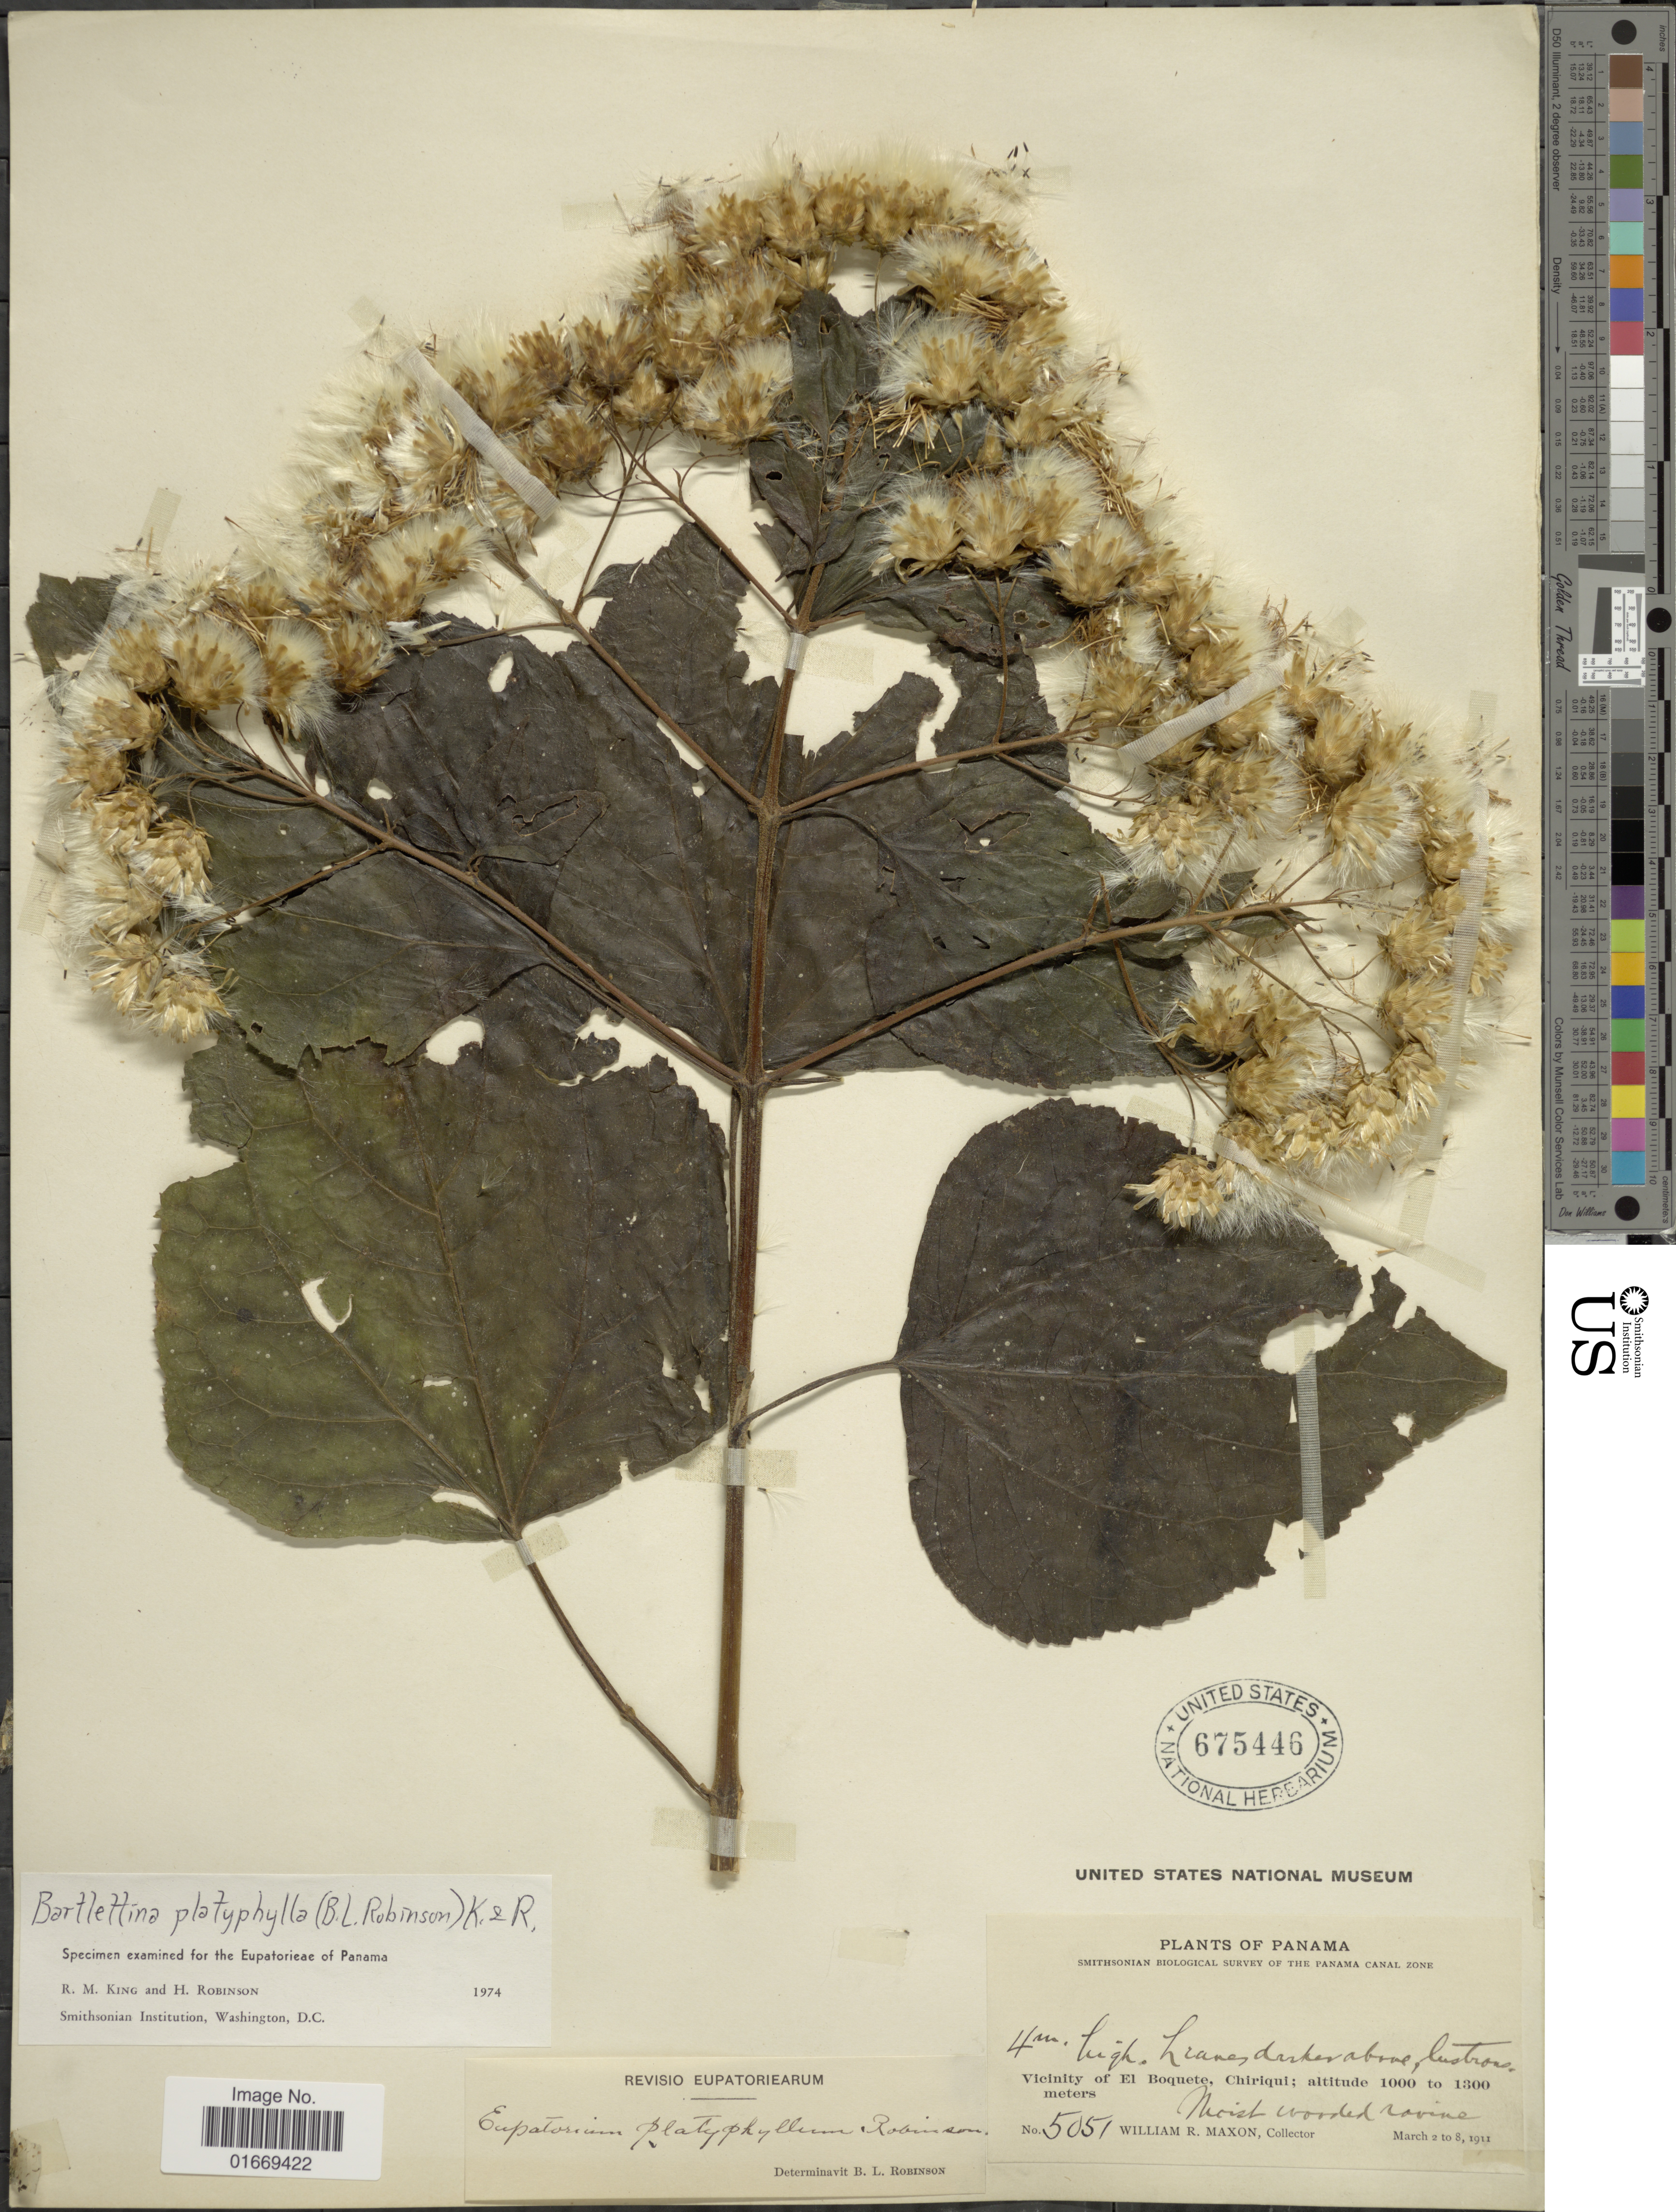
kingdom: Plantae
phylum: Tracheophyta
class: Magnoliopsida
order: Asterales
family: Asteraceae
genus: Bartlettina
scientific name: Bartlettina platyphylla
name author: (B.L. Rob.) R.M. King & H. Rob.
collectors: W. R. Maxon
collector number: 5051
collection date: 1911-03-02/1911-03-08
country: Panama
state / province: Chiriqui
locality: Vicinity of El Boquete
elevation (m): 1000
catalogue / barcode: US 675446